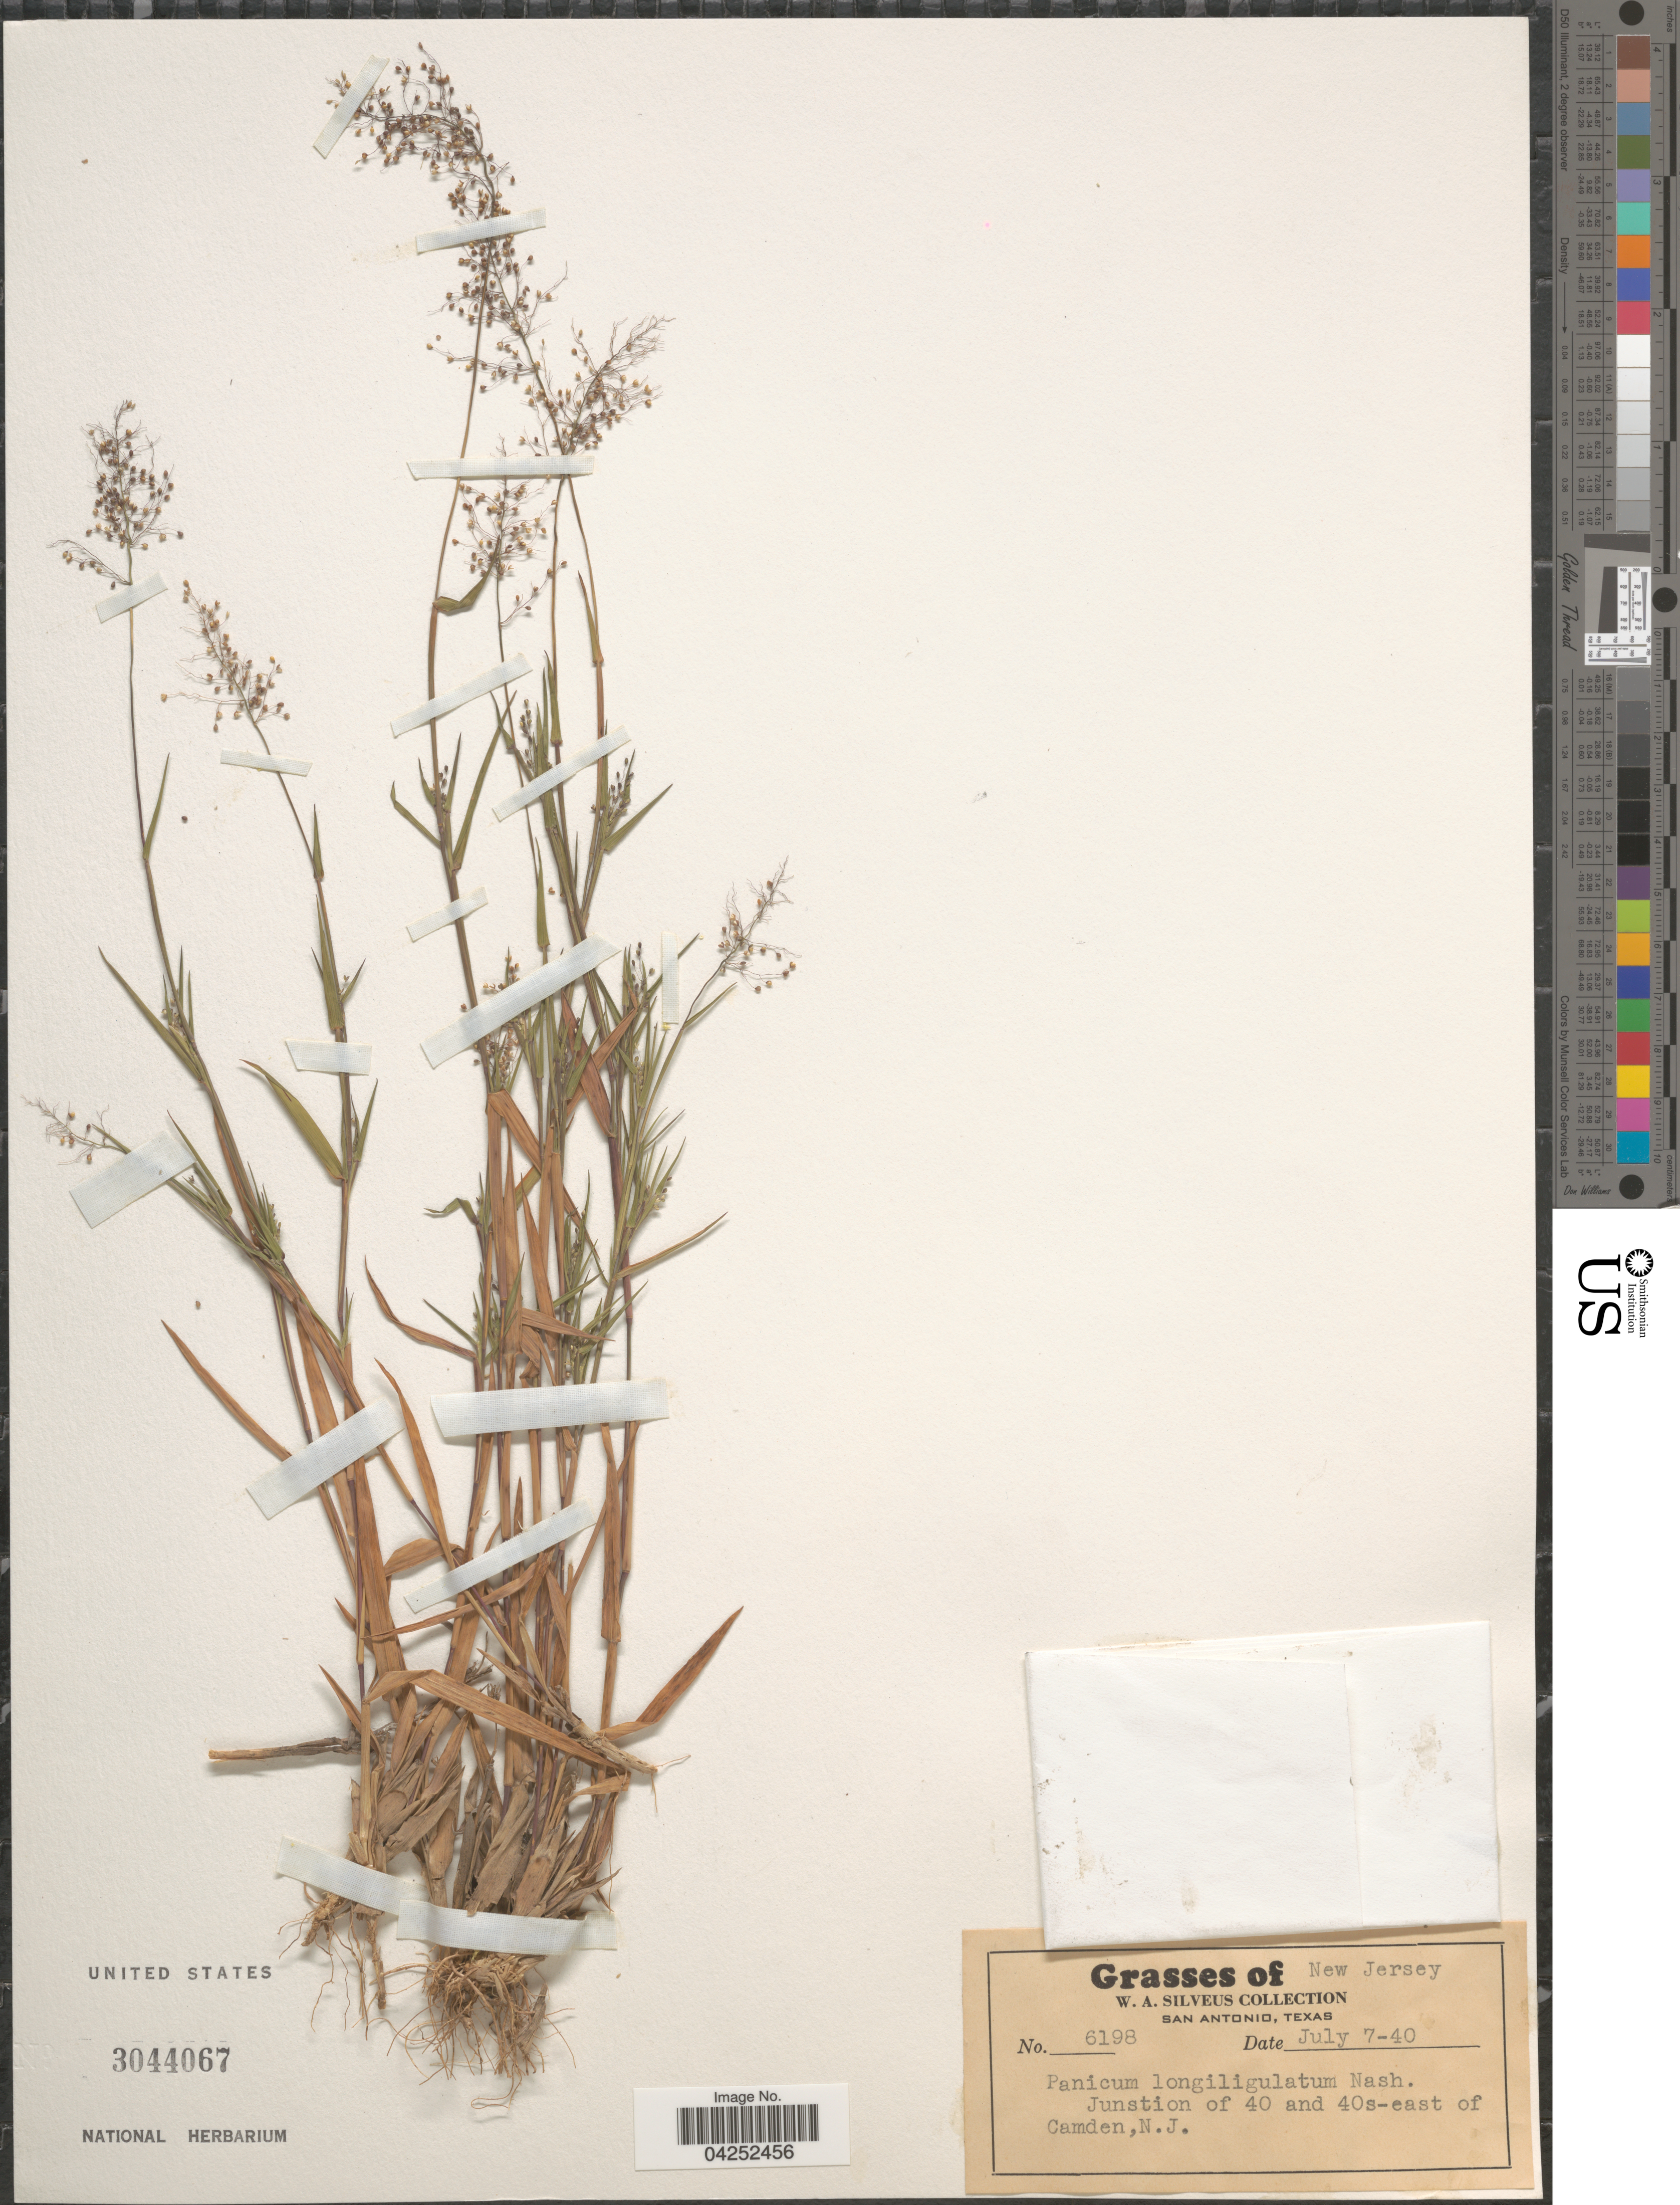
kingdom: Plantae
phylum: Tracheophyta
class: Liliopsida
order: Poales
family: Poaceae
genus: Dichanthelium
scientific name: Dichanthelium bicknellii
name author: (Nash) LeBlond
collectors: W. Silveus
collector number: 6198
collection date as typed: Transcribed d/m/y: 7/7/40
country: United States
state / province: New Jersey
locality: Junstion of 40 and 40s-east of Camden.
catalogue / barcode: US 3044067